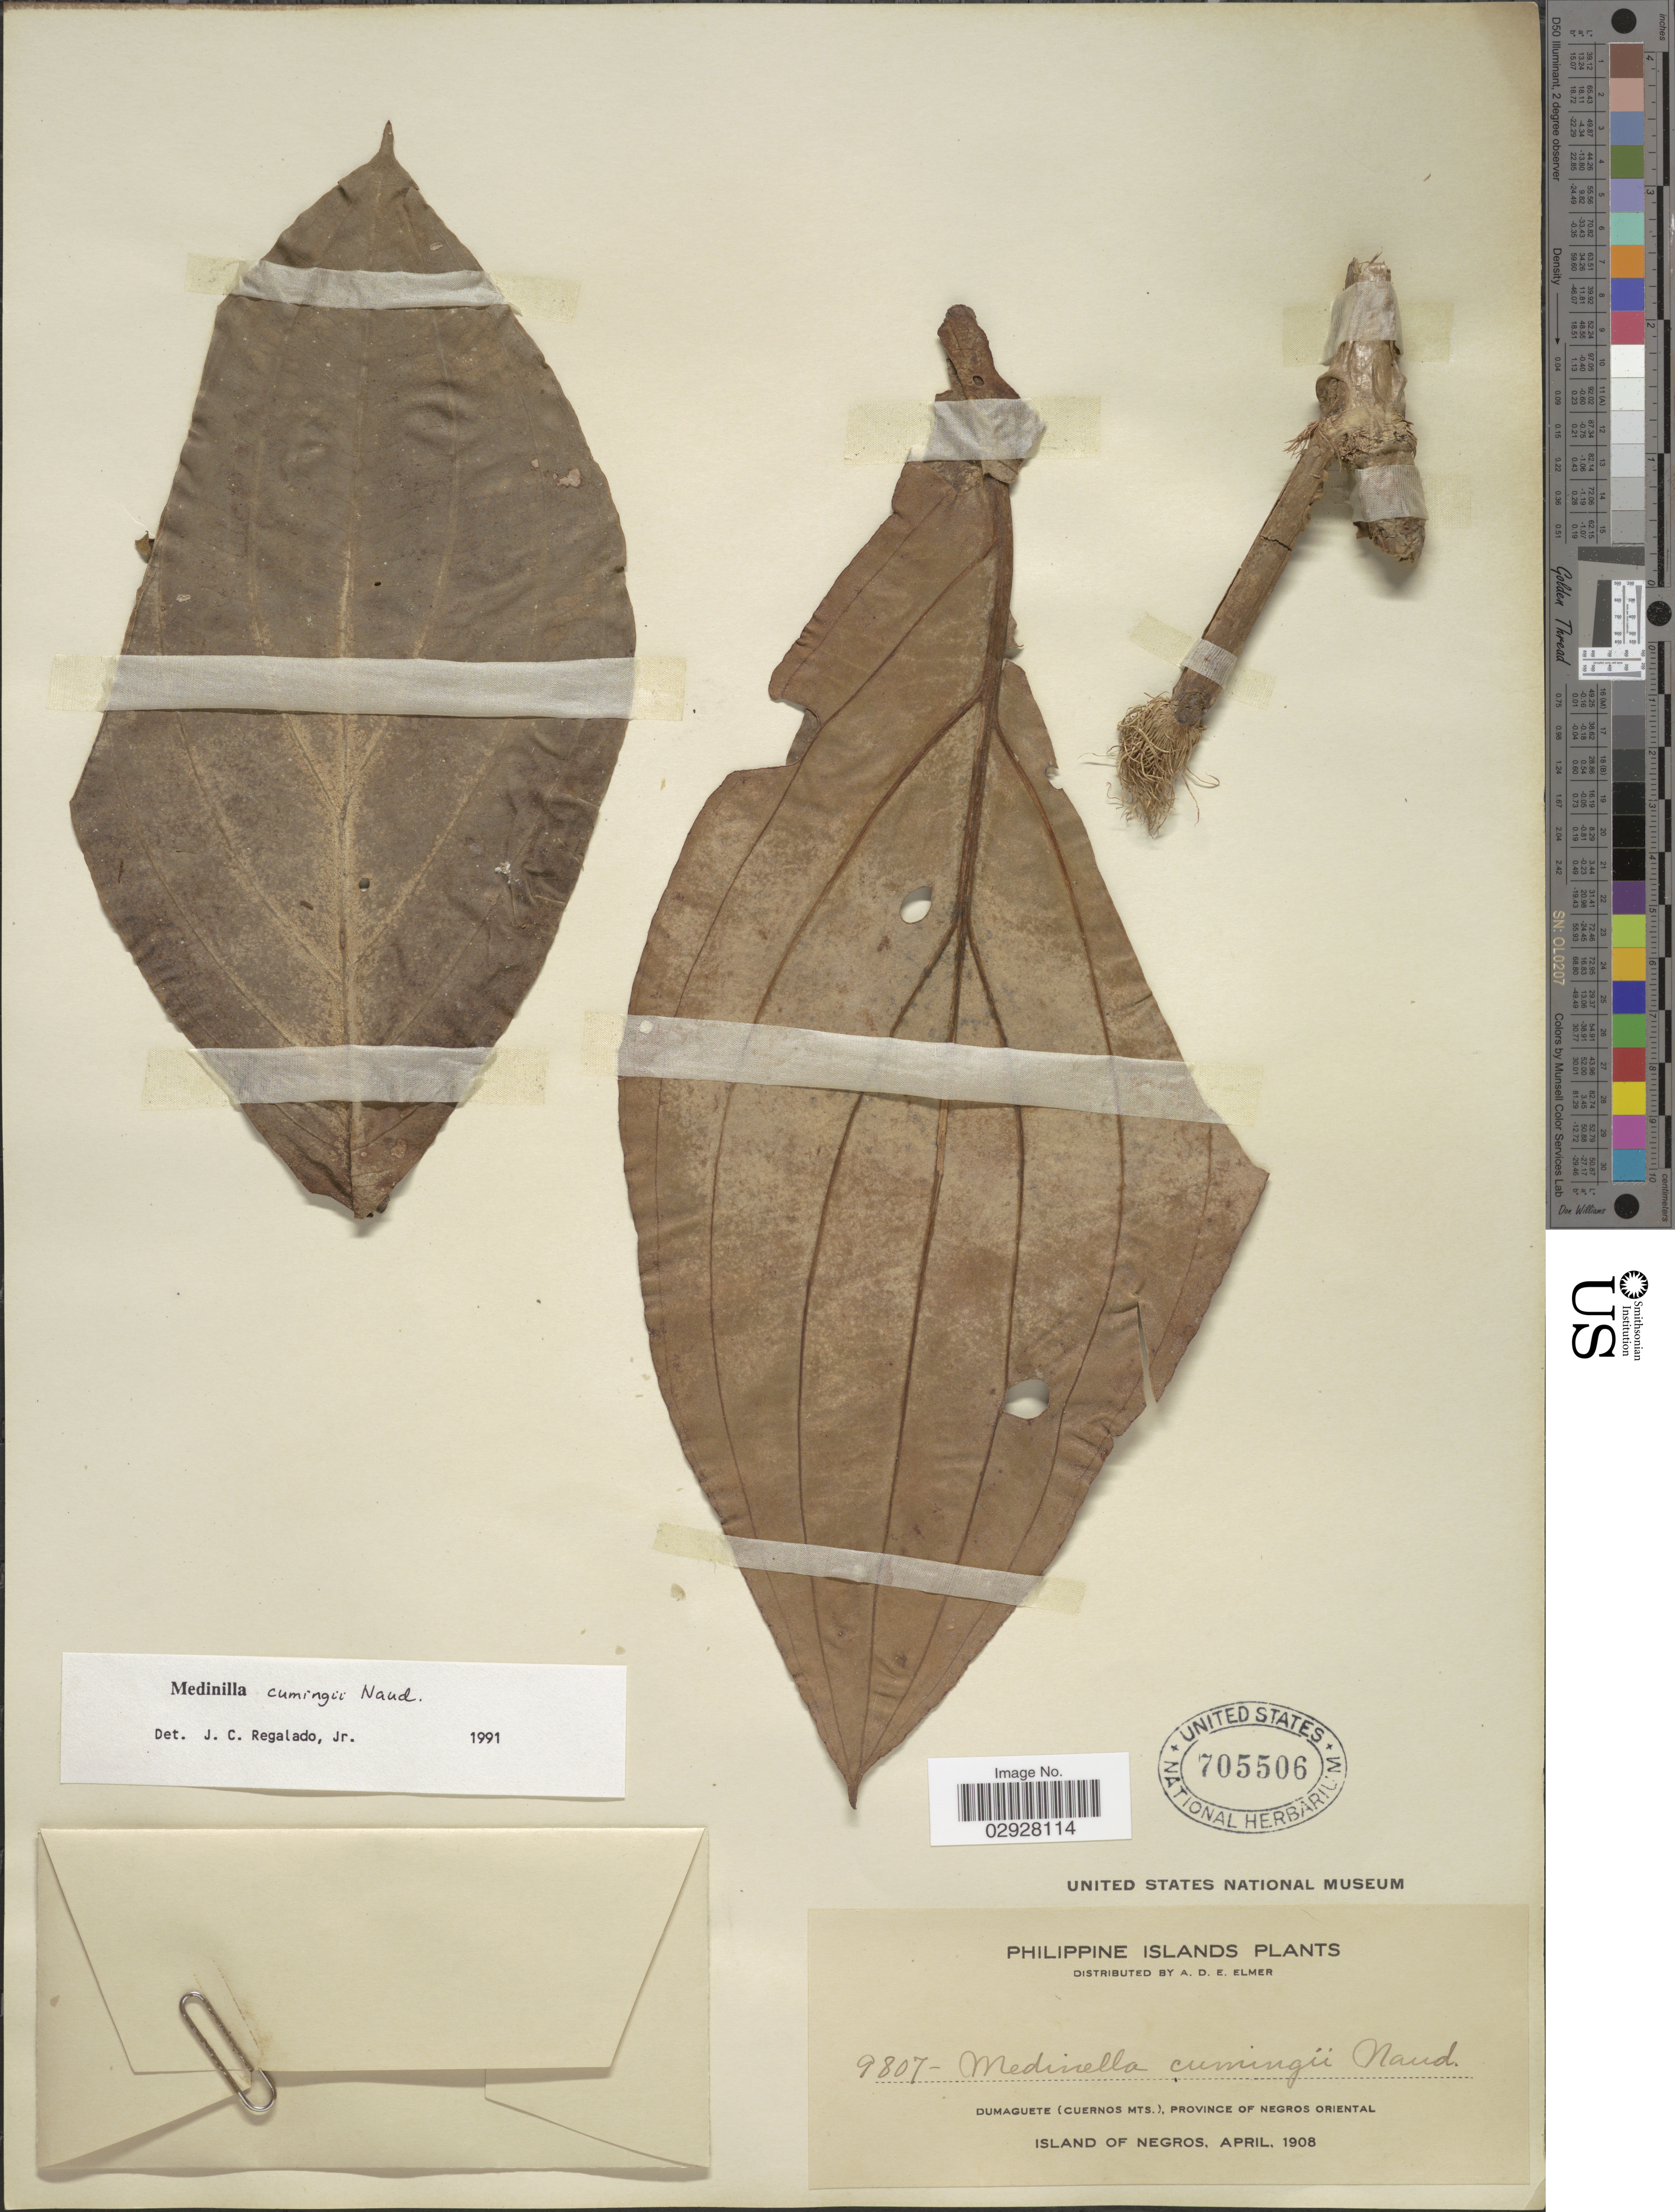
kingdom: Plantae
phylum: Tracheophyta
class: Magnoliopsida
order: Myrtales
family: Melastomataceae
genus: Medinilla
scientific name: Medinilla cummingii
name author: Naudin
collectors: A. D. E. Elmer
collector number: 9807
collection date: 1908-04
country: Philippines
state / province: Central Visayas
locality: Dumaguete (Cuernos Mts.), Province of Negros Oriental, Island of Negros.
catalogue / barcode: US 705506